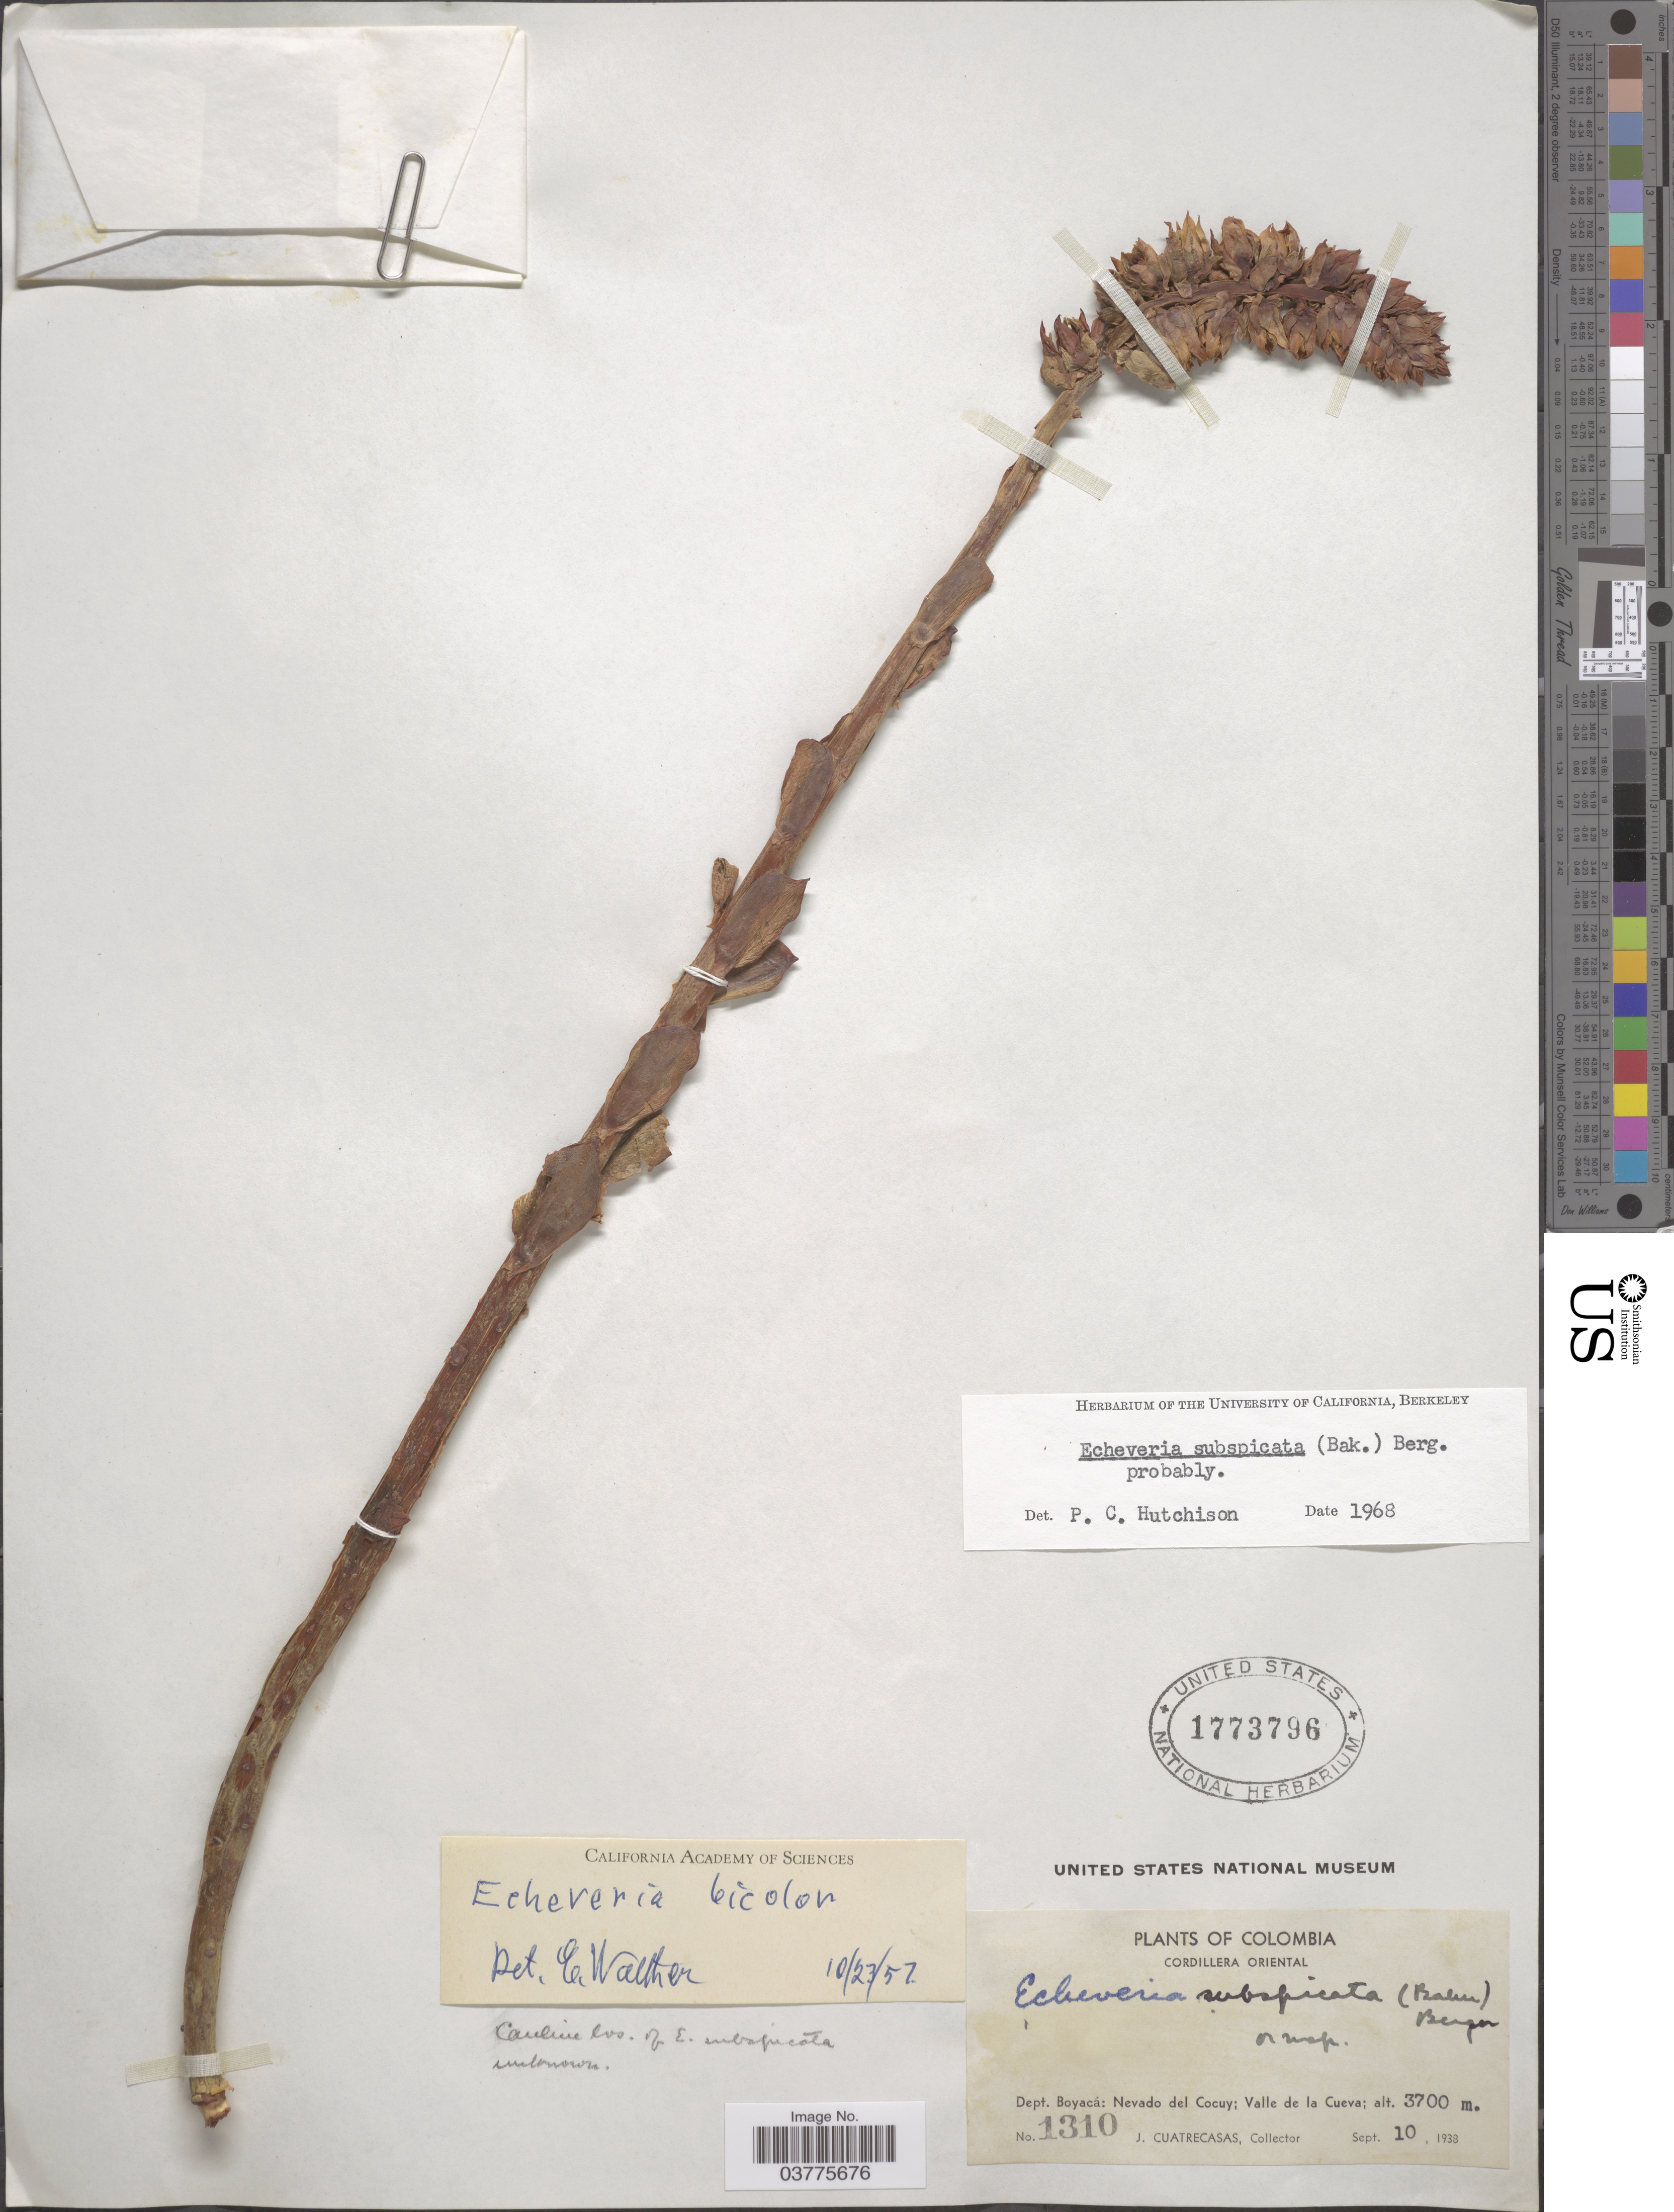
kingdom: Plantae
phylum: Tracheophyta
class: Magnoliopsida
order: Saxifragales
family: Crassulaceae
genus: Echeveria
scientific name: Echeveria bicolor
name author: (Kunth) E. Walther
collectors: J. Cuatrecasas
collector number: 1310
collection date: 1938-09-10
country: Colombia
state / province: Boyacá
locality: Cordillera Oriental. Dept. Boyacá: Nevado del Cocuy: Valle de la Cueva.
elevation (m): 3700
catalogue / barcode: US 1773796